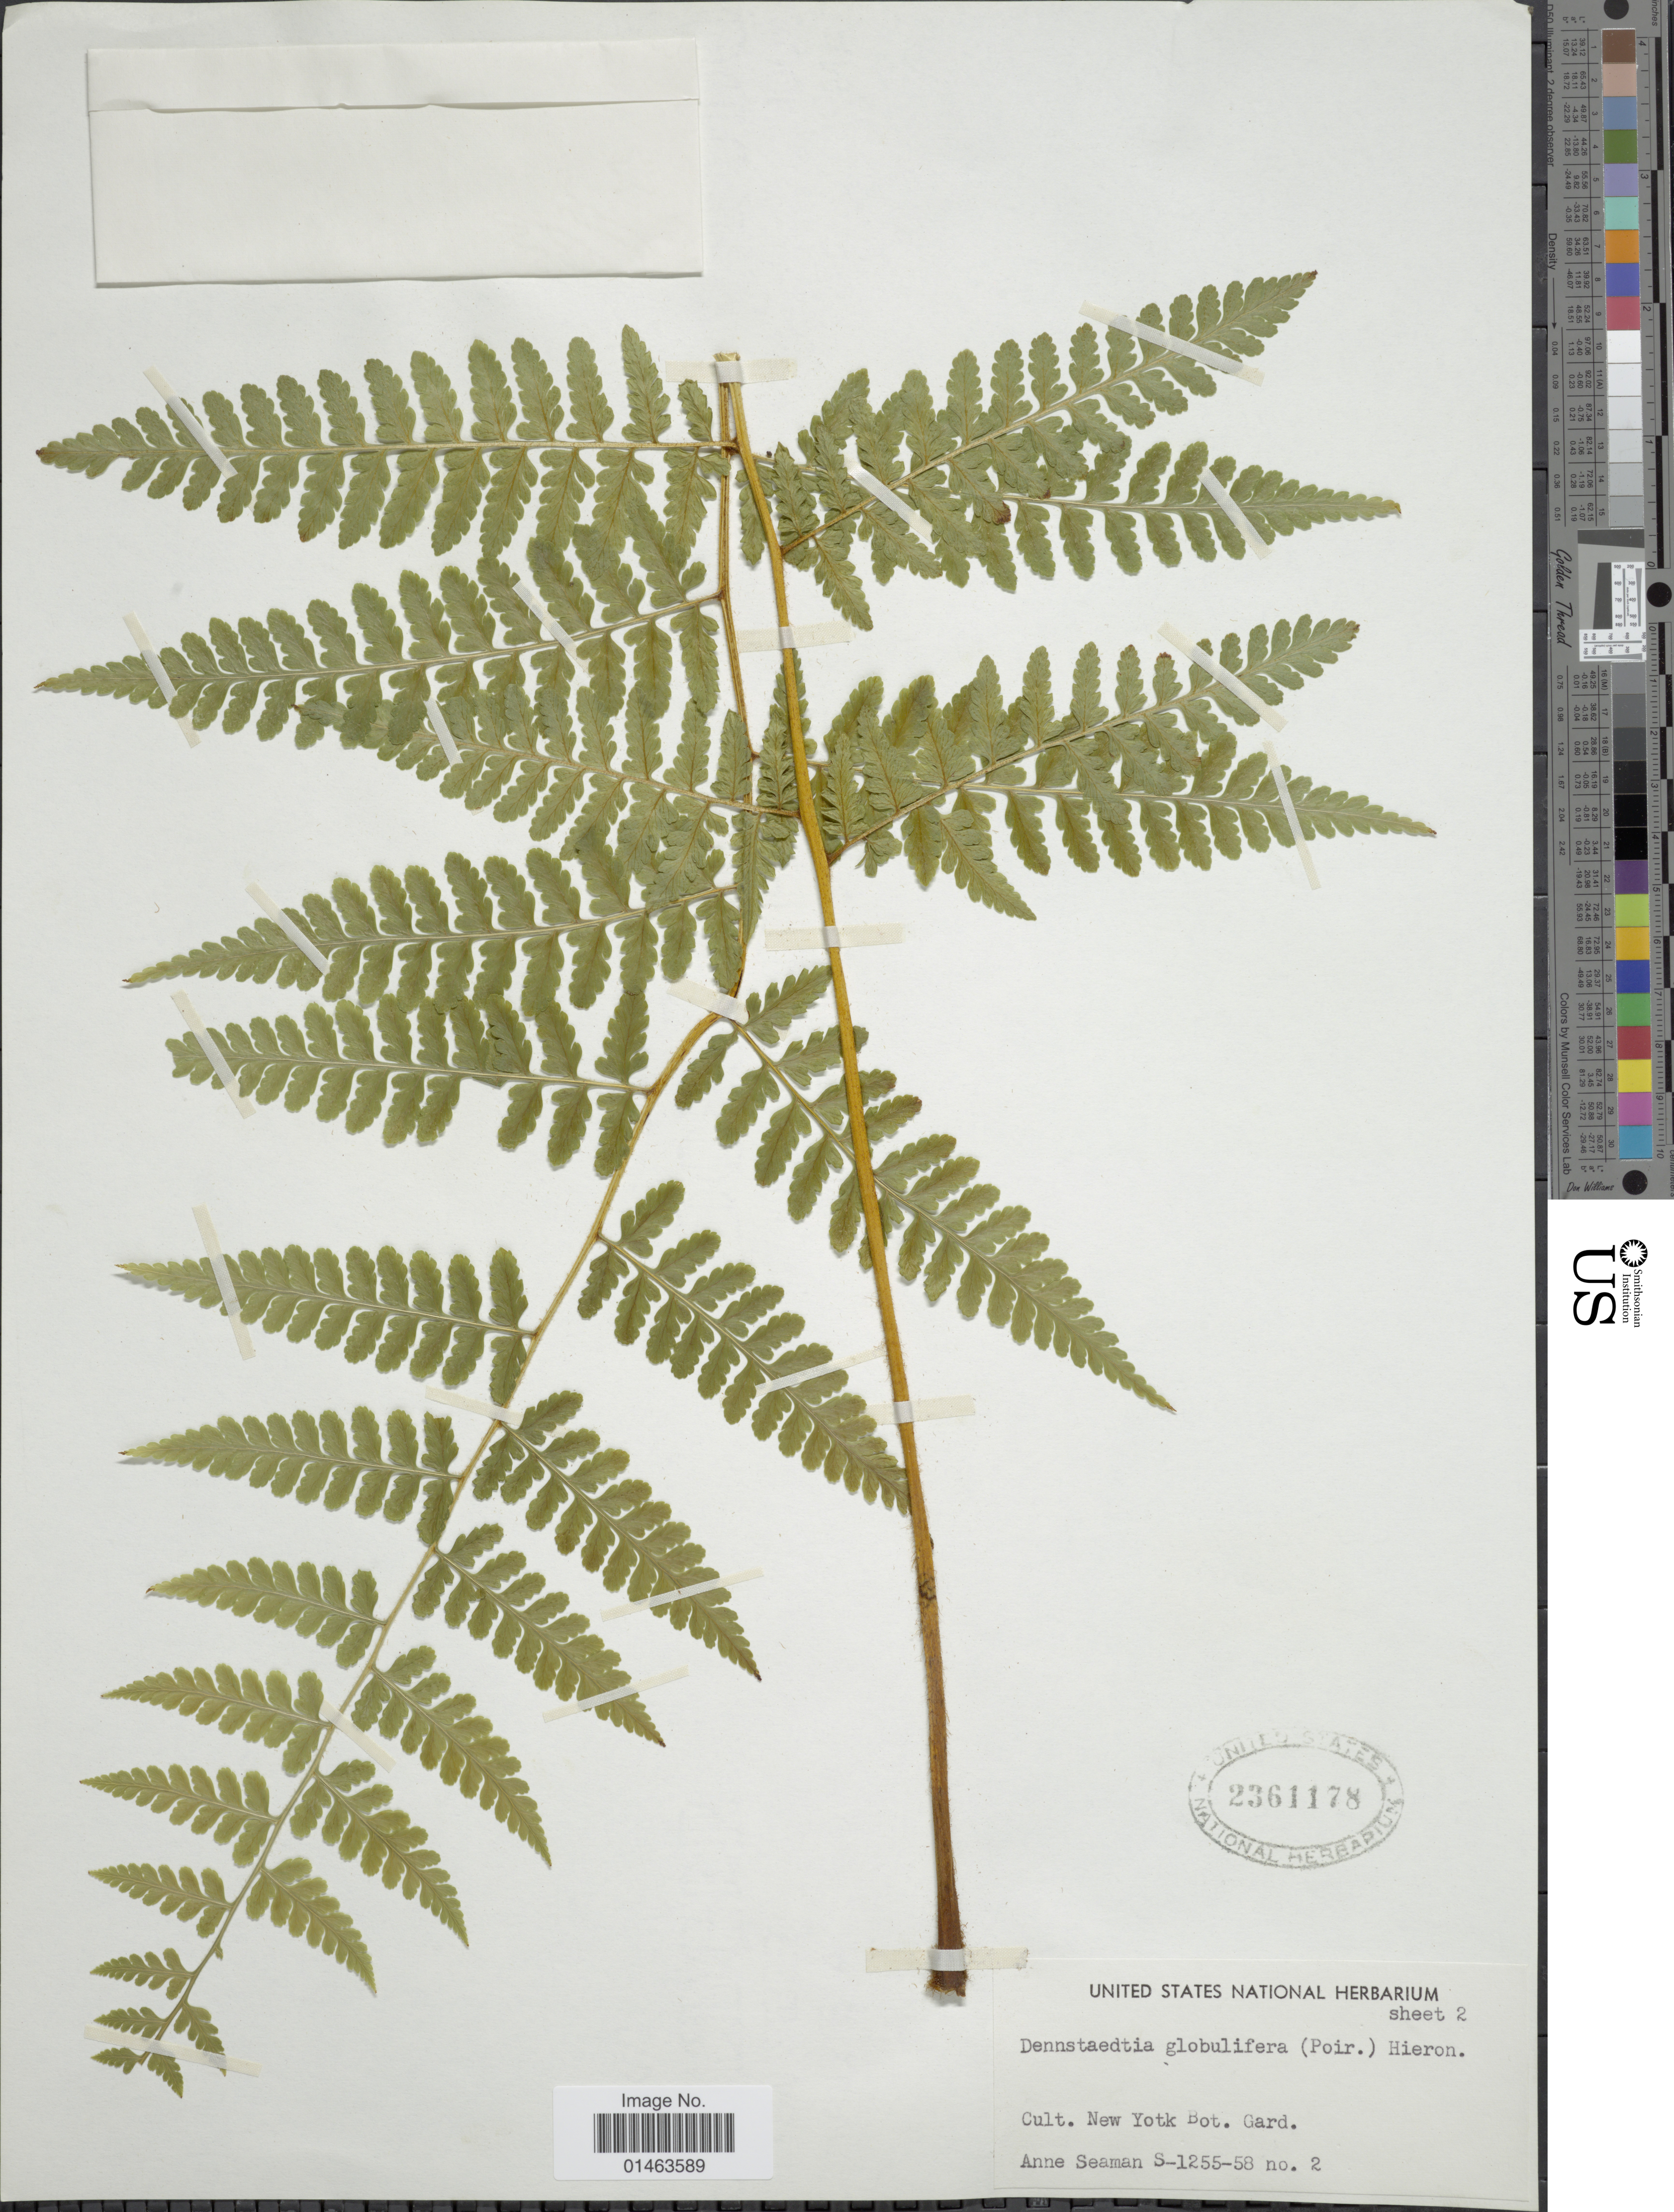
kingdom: Plantae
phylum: Tracheophyta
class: Polypodiopsida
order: Polypodiales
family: Dennstaedtiaceae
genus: Dennstaedtia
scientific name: Dennstaedtia globulifera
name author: (Poir.) Hieron.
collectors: A. Seaman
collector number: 2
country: United States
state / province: New York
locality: New Yotk Bot. Gard., S-1255-58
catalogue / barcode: US 2361178